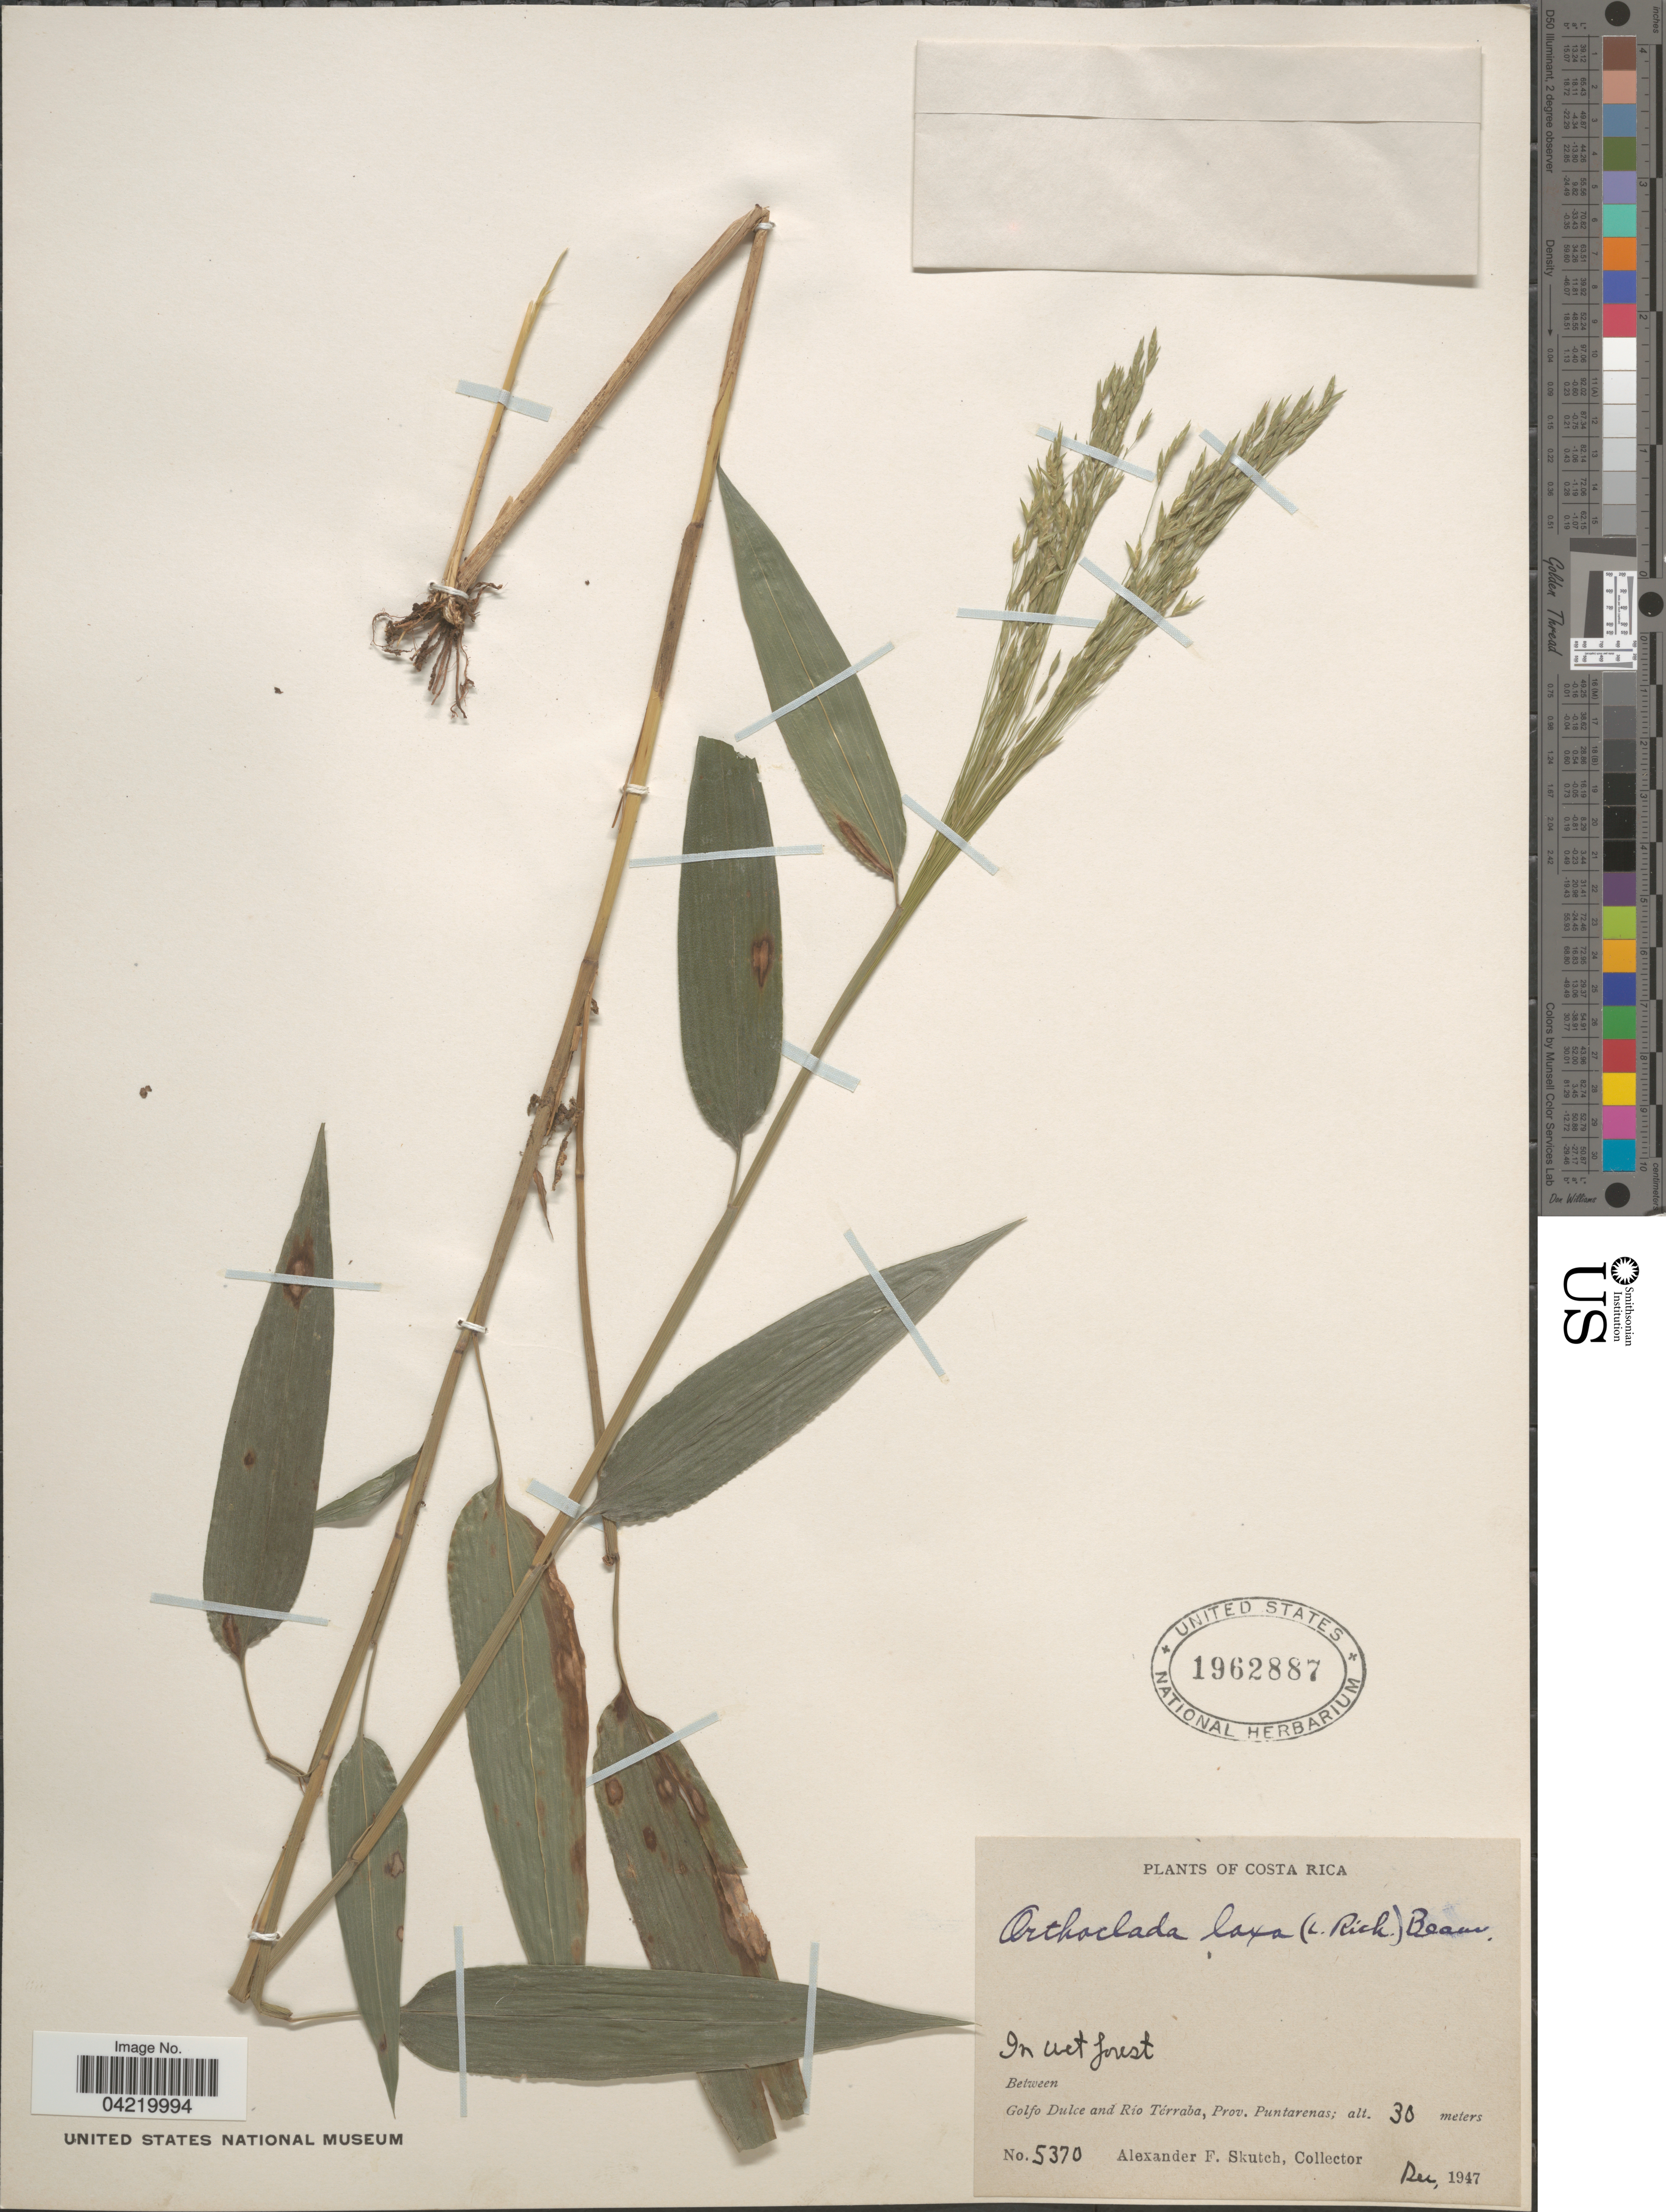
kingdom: Plantae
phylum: Tracheophyta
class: Liliopsida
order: Poales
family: Poaceae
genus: Orthoclada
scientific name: Orthoclada laxa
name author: P. Beauv.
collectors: A. F. Skutch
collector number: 5370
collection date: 1947-12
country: Costa Rica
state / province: Puntarenas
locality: In wet forest. Between Golfo Dulce and Río Térraba.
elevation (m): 30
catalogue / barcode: US 1962887